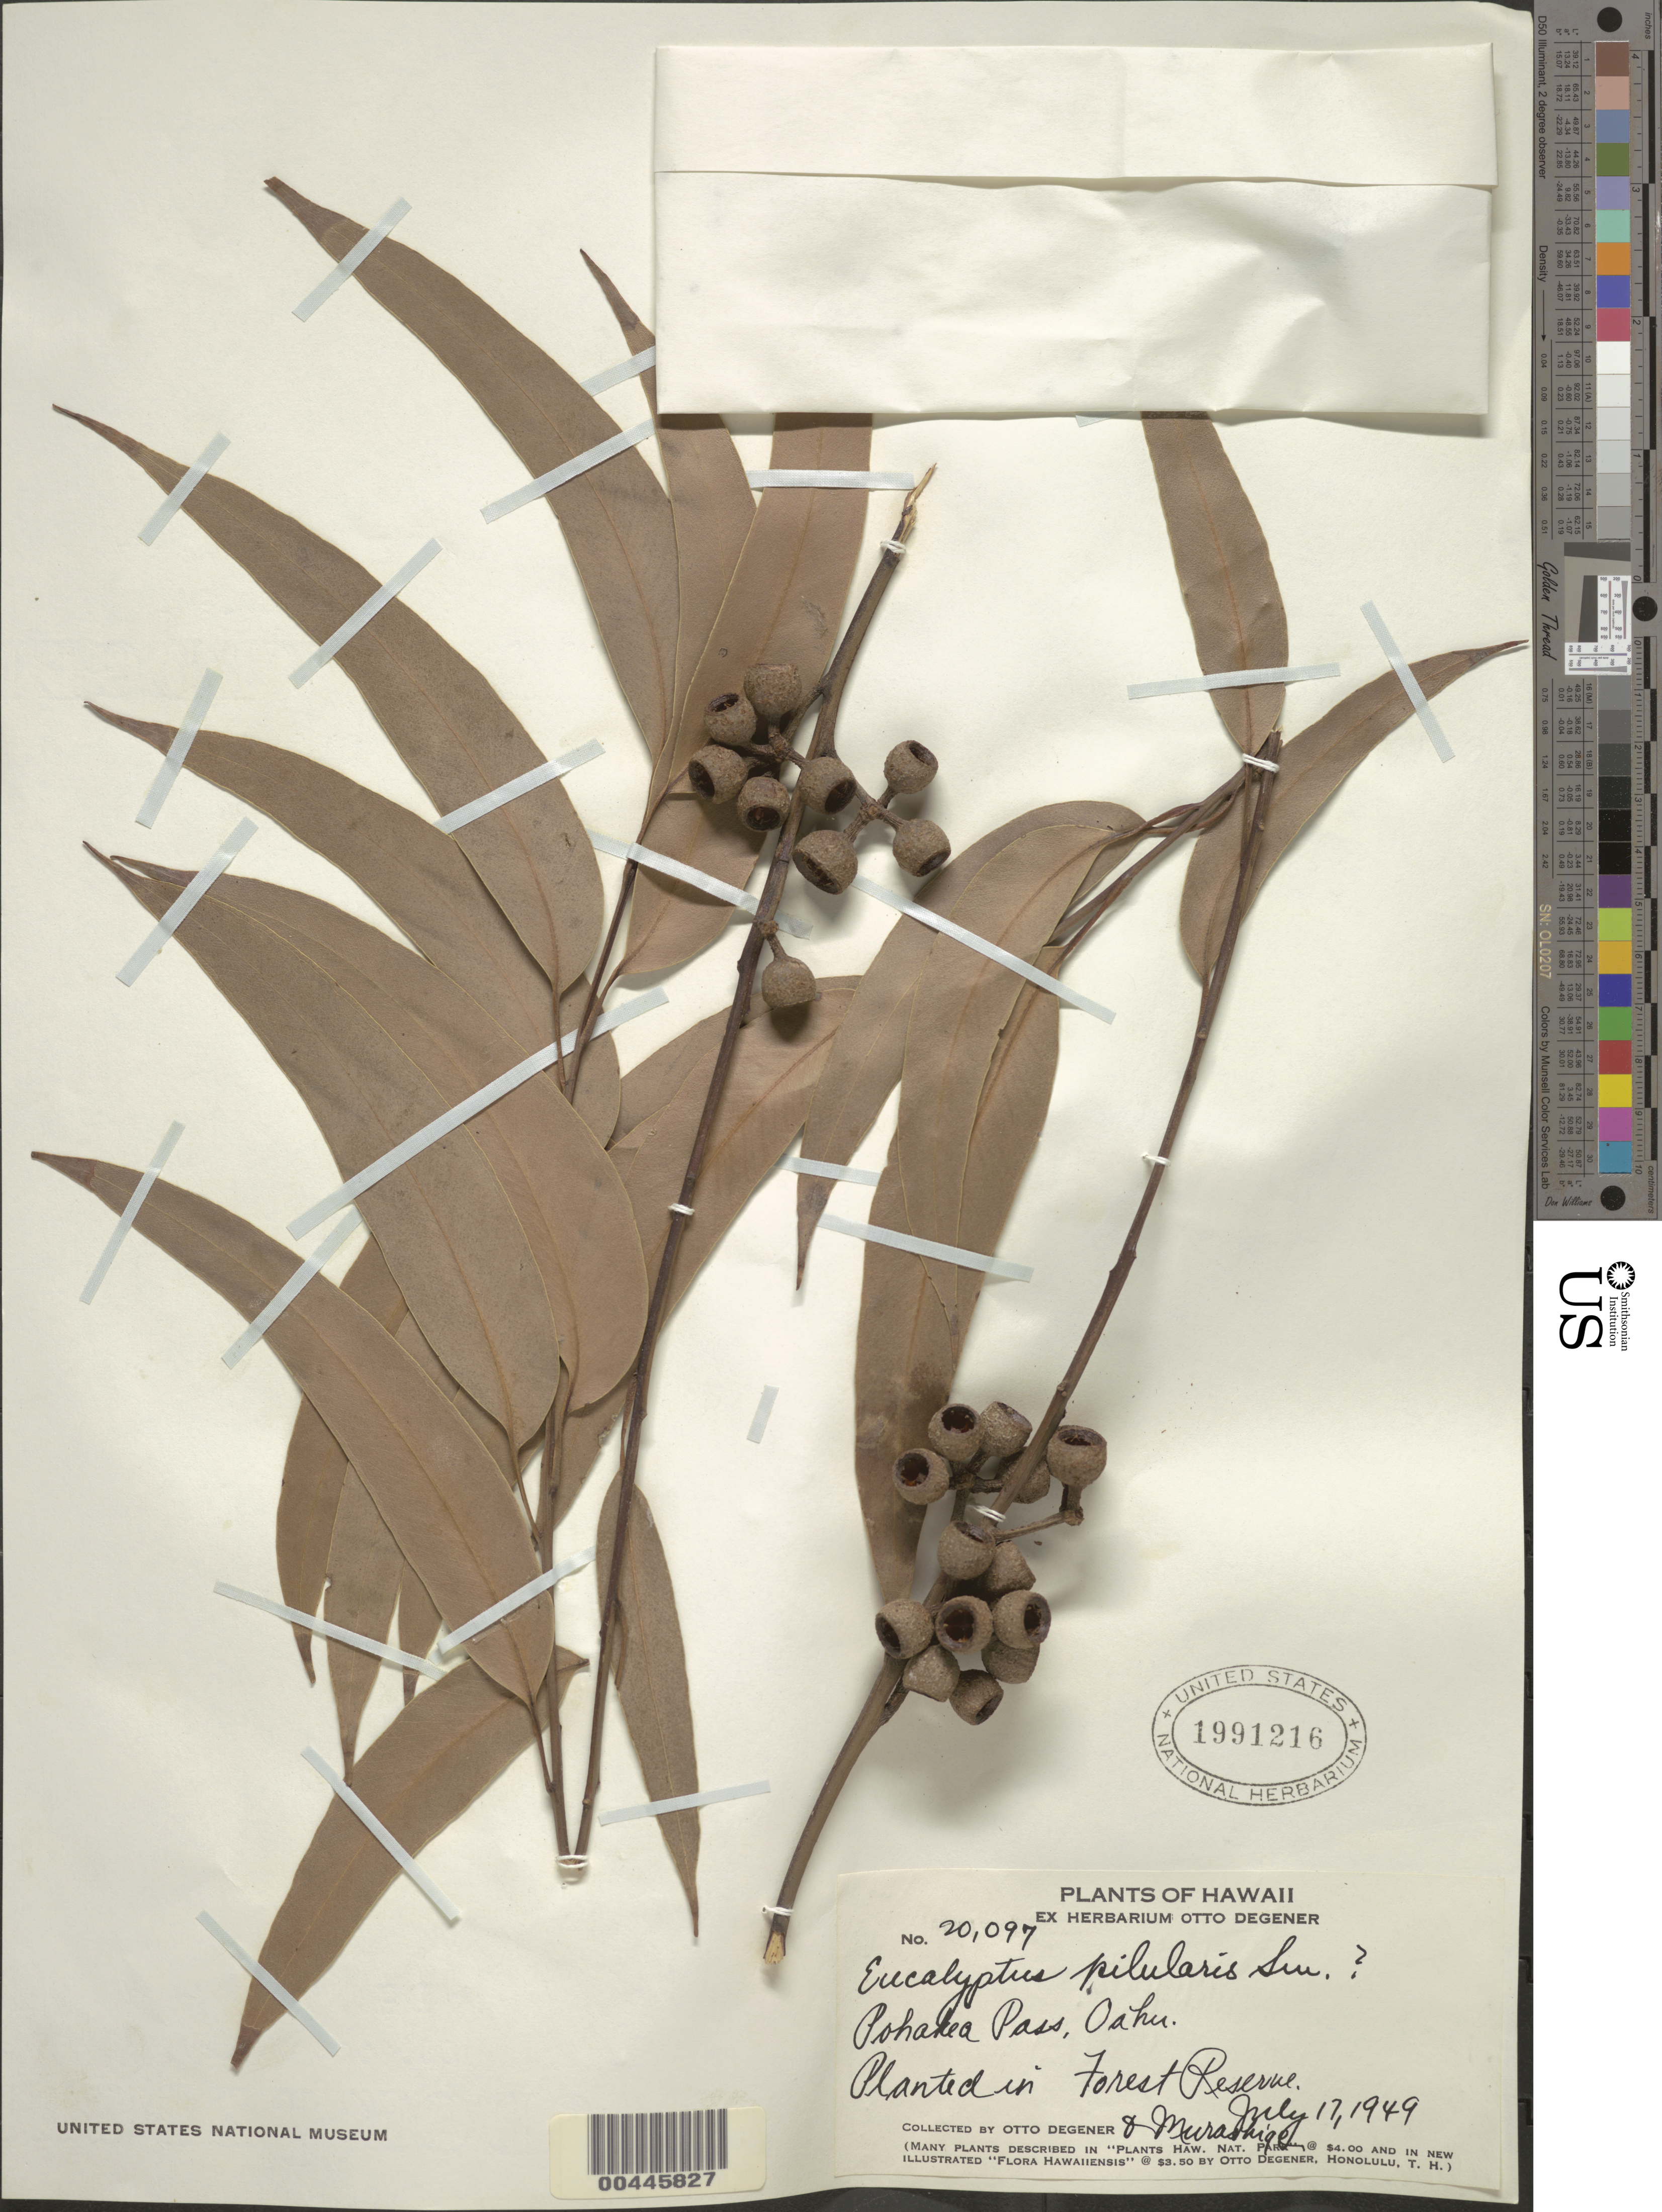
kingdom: Plantae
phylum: Tracheophyta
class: Magnoliopsida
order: Myrtales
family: Myrtaceae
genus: Eucalyptus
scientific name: Eucalyptus pilularis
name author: Sm.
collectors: O. Degener & T. Murashige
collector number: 20097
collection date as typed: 17 Jul 1949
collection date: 1949-07-17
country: United States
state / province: Hawaii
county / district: Honolulu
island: Oahu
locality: Pohakea Pass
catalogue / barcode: US 1991216